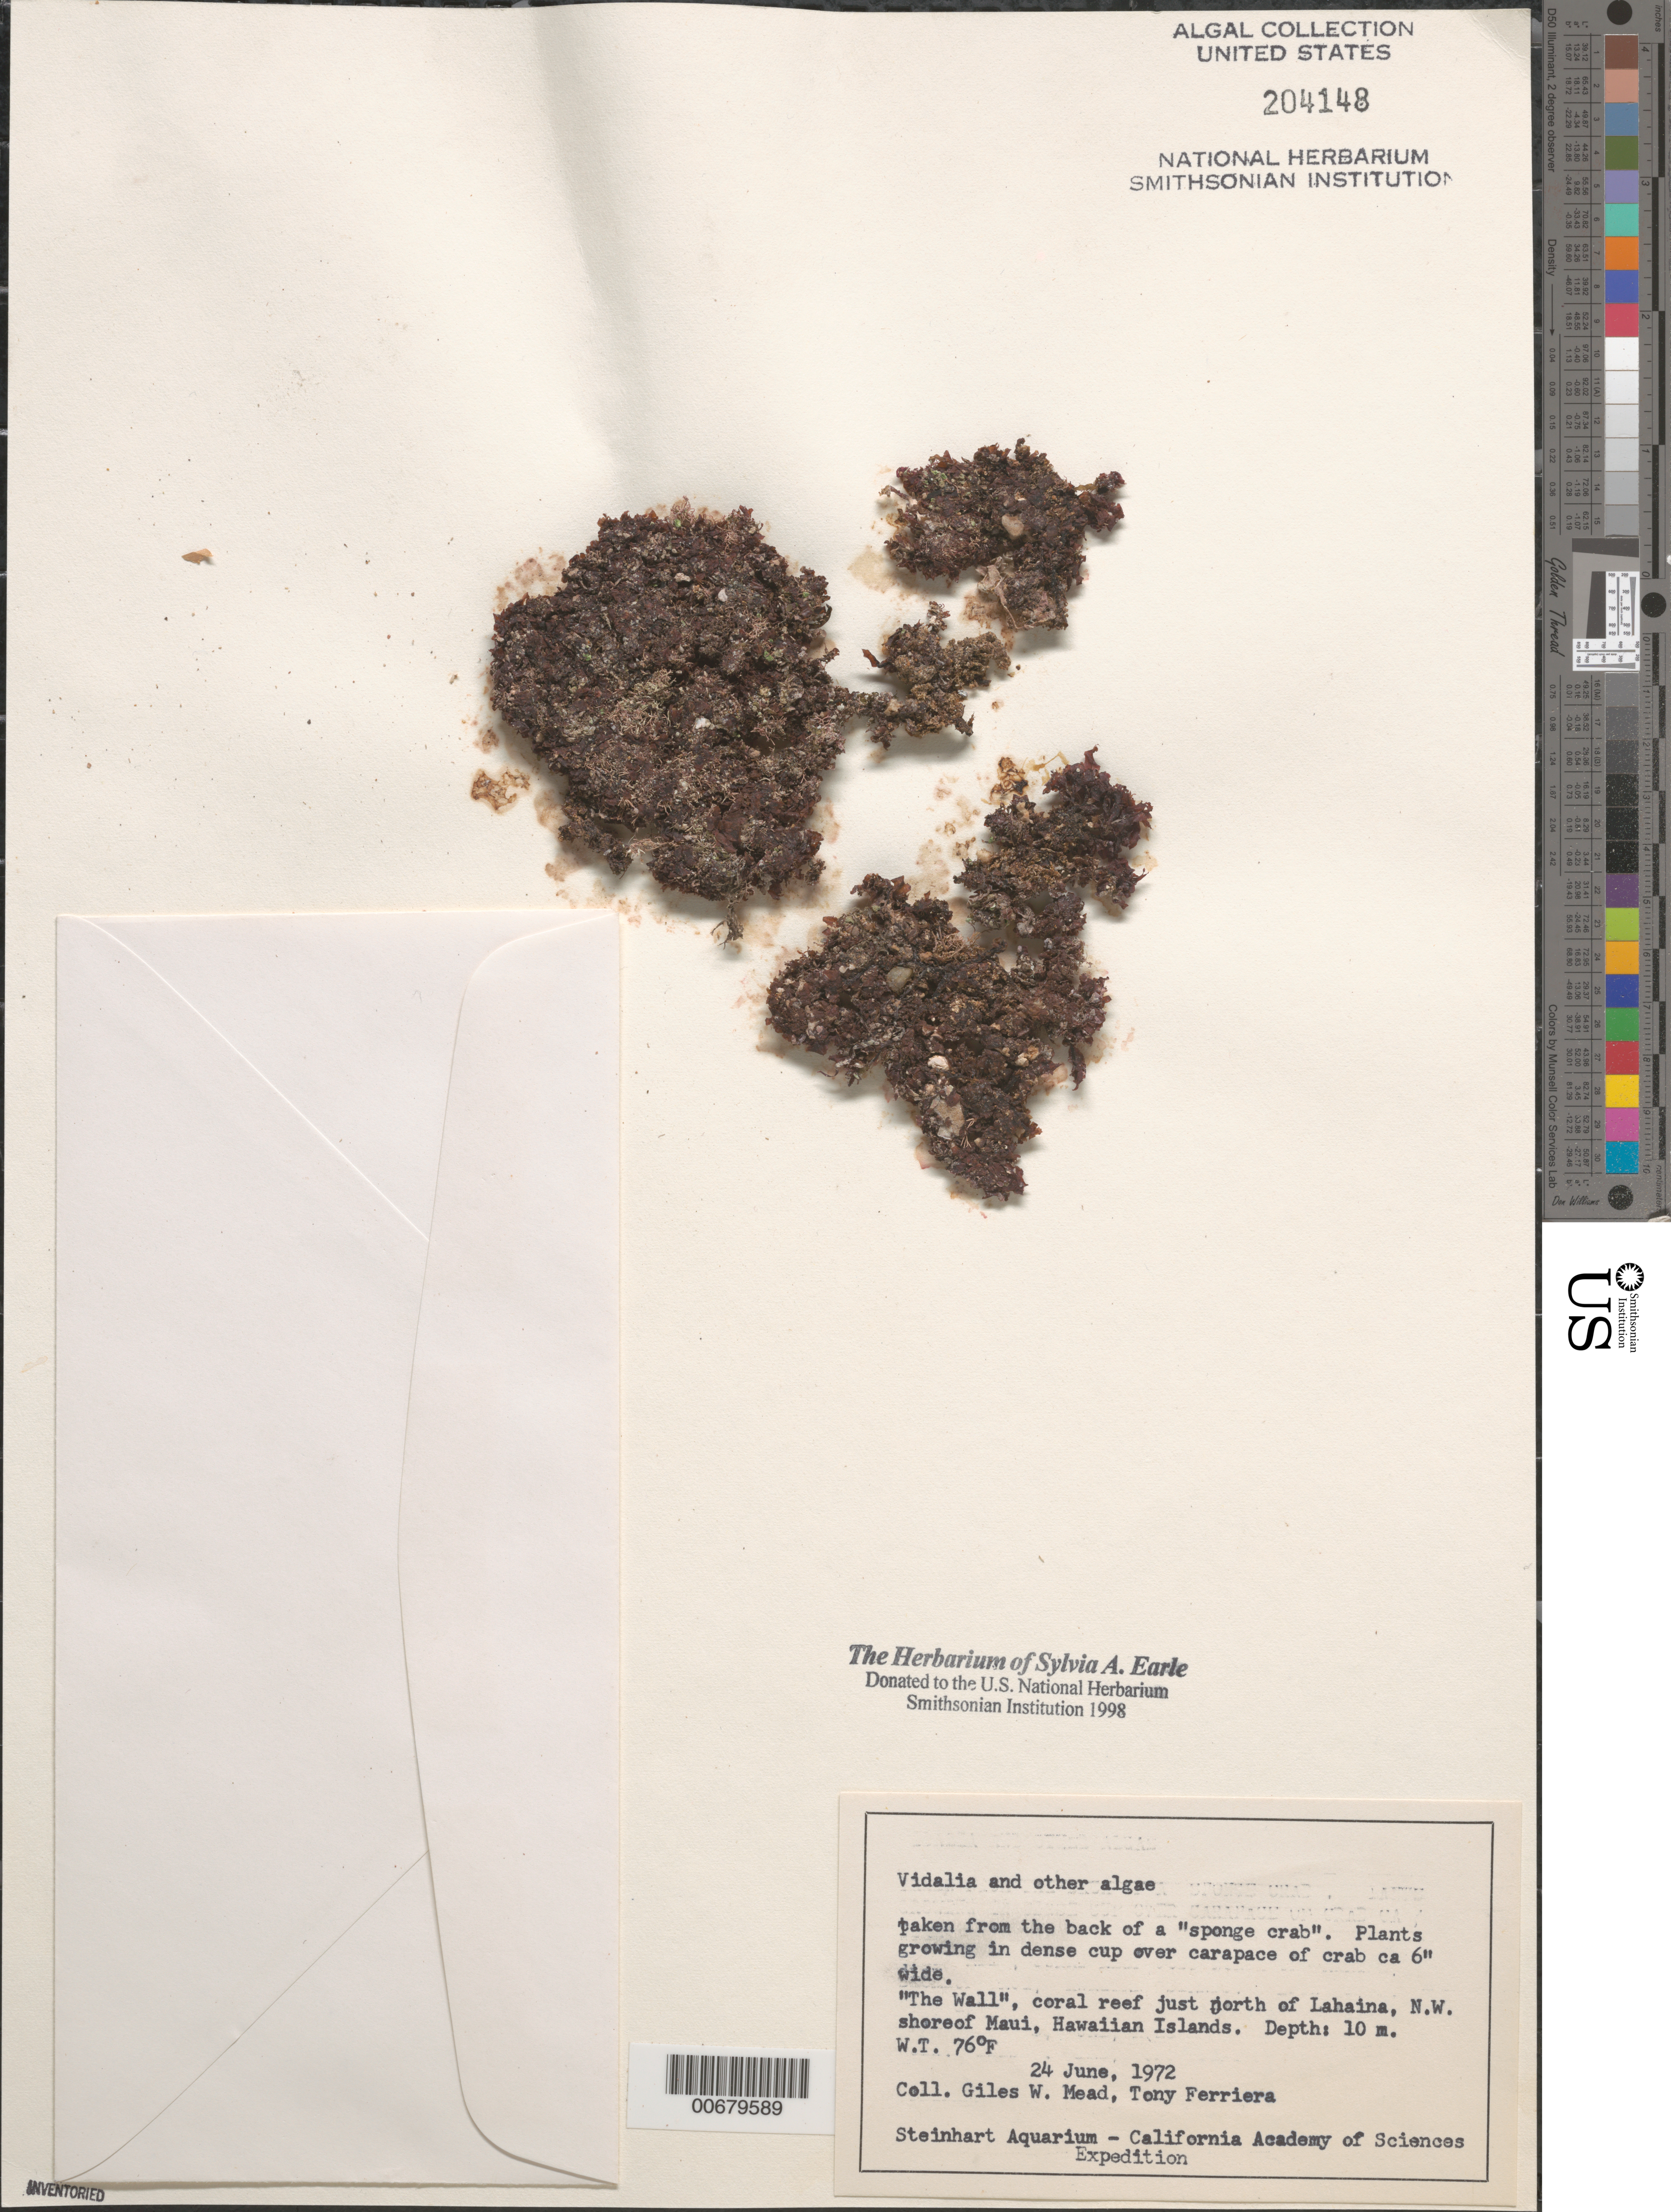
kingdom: Plantae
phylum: Rhodophyta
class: Florideophyceae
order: Ceramiales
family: Rhodomelaceae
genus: Vidalia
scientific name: Vidalia sp.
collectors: G. W. Mead & A. Ferriera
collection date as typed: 24 Jun 1972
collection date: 1972-06-24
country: United States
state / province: Hawaii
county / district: Maui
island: Maui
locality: The Wall, coral reef just north of Lahaina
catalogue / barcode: US 204148